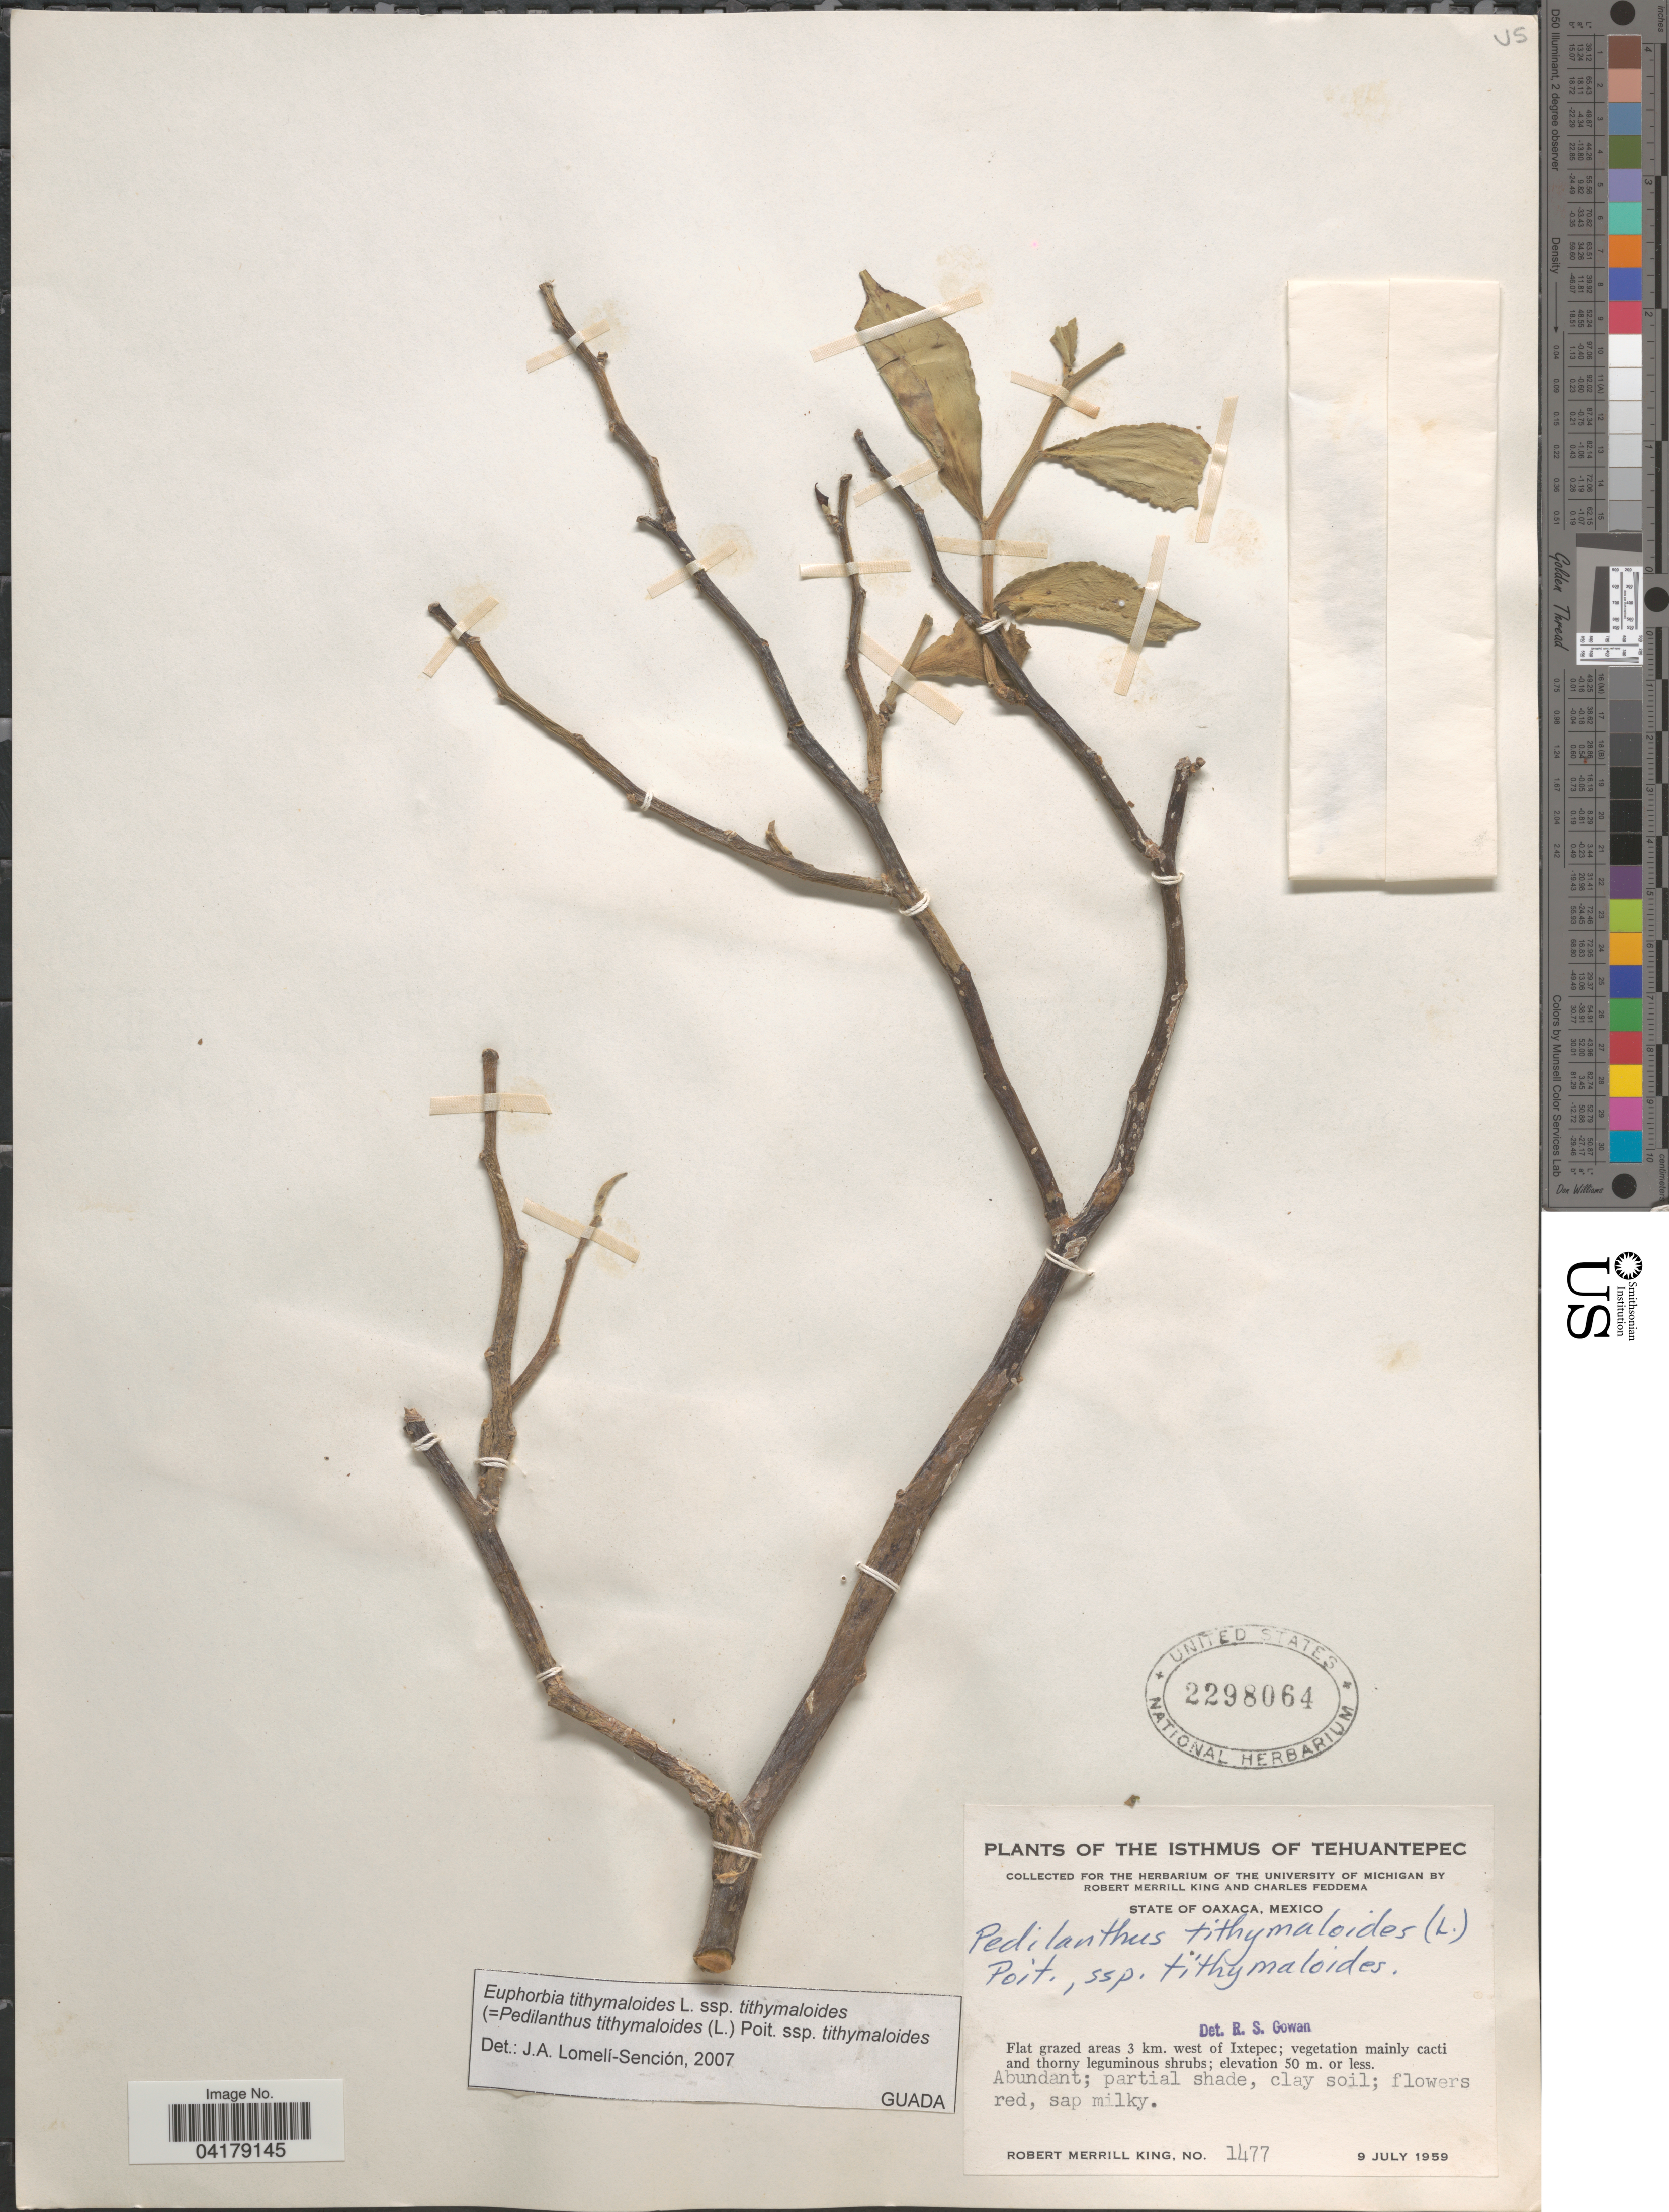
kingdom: Plantae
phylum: Tracheophyta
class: Magnoliopsida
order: Malpighiales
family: Euphorbiaceae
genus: Euphorbia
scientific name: Euphorbia tithymaloides subsp. tithymaloides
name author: L.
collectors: R. M. King & C. Feddema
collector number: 1477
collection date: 1959-07-09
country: Mexico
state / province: Oaxaca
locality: Isthmus of Tehuantepec. Flat grazed areas 3 km. west of Ixtepec.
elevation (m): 50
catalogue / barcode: US 2298064